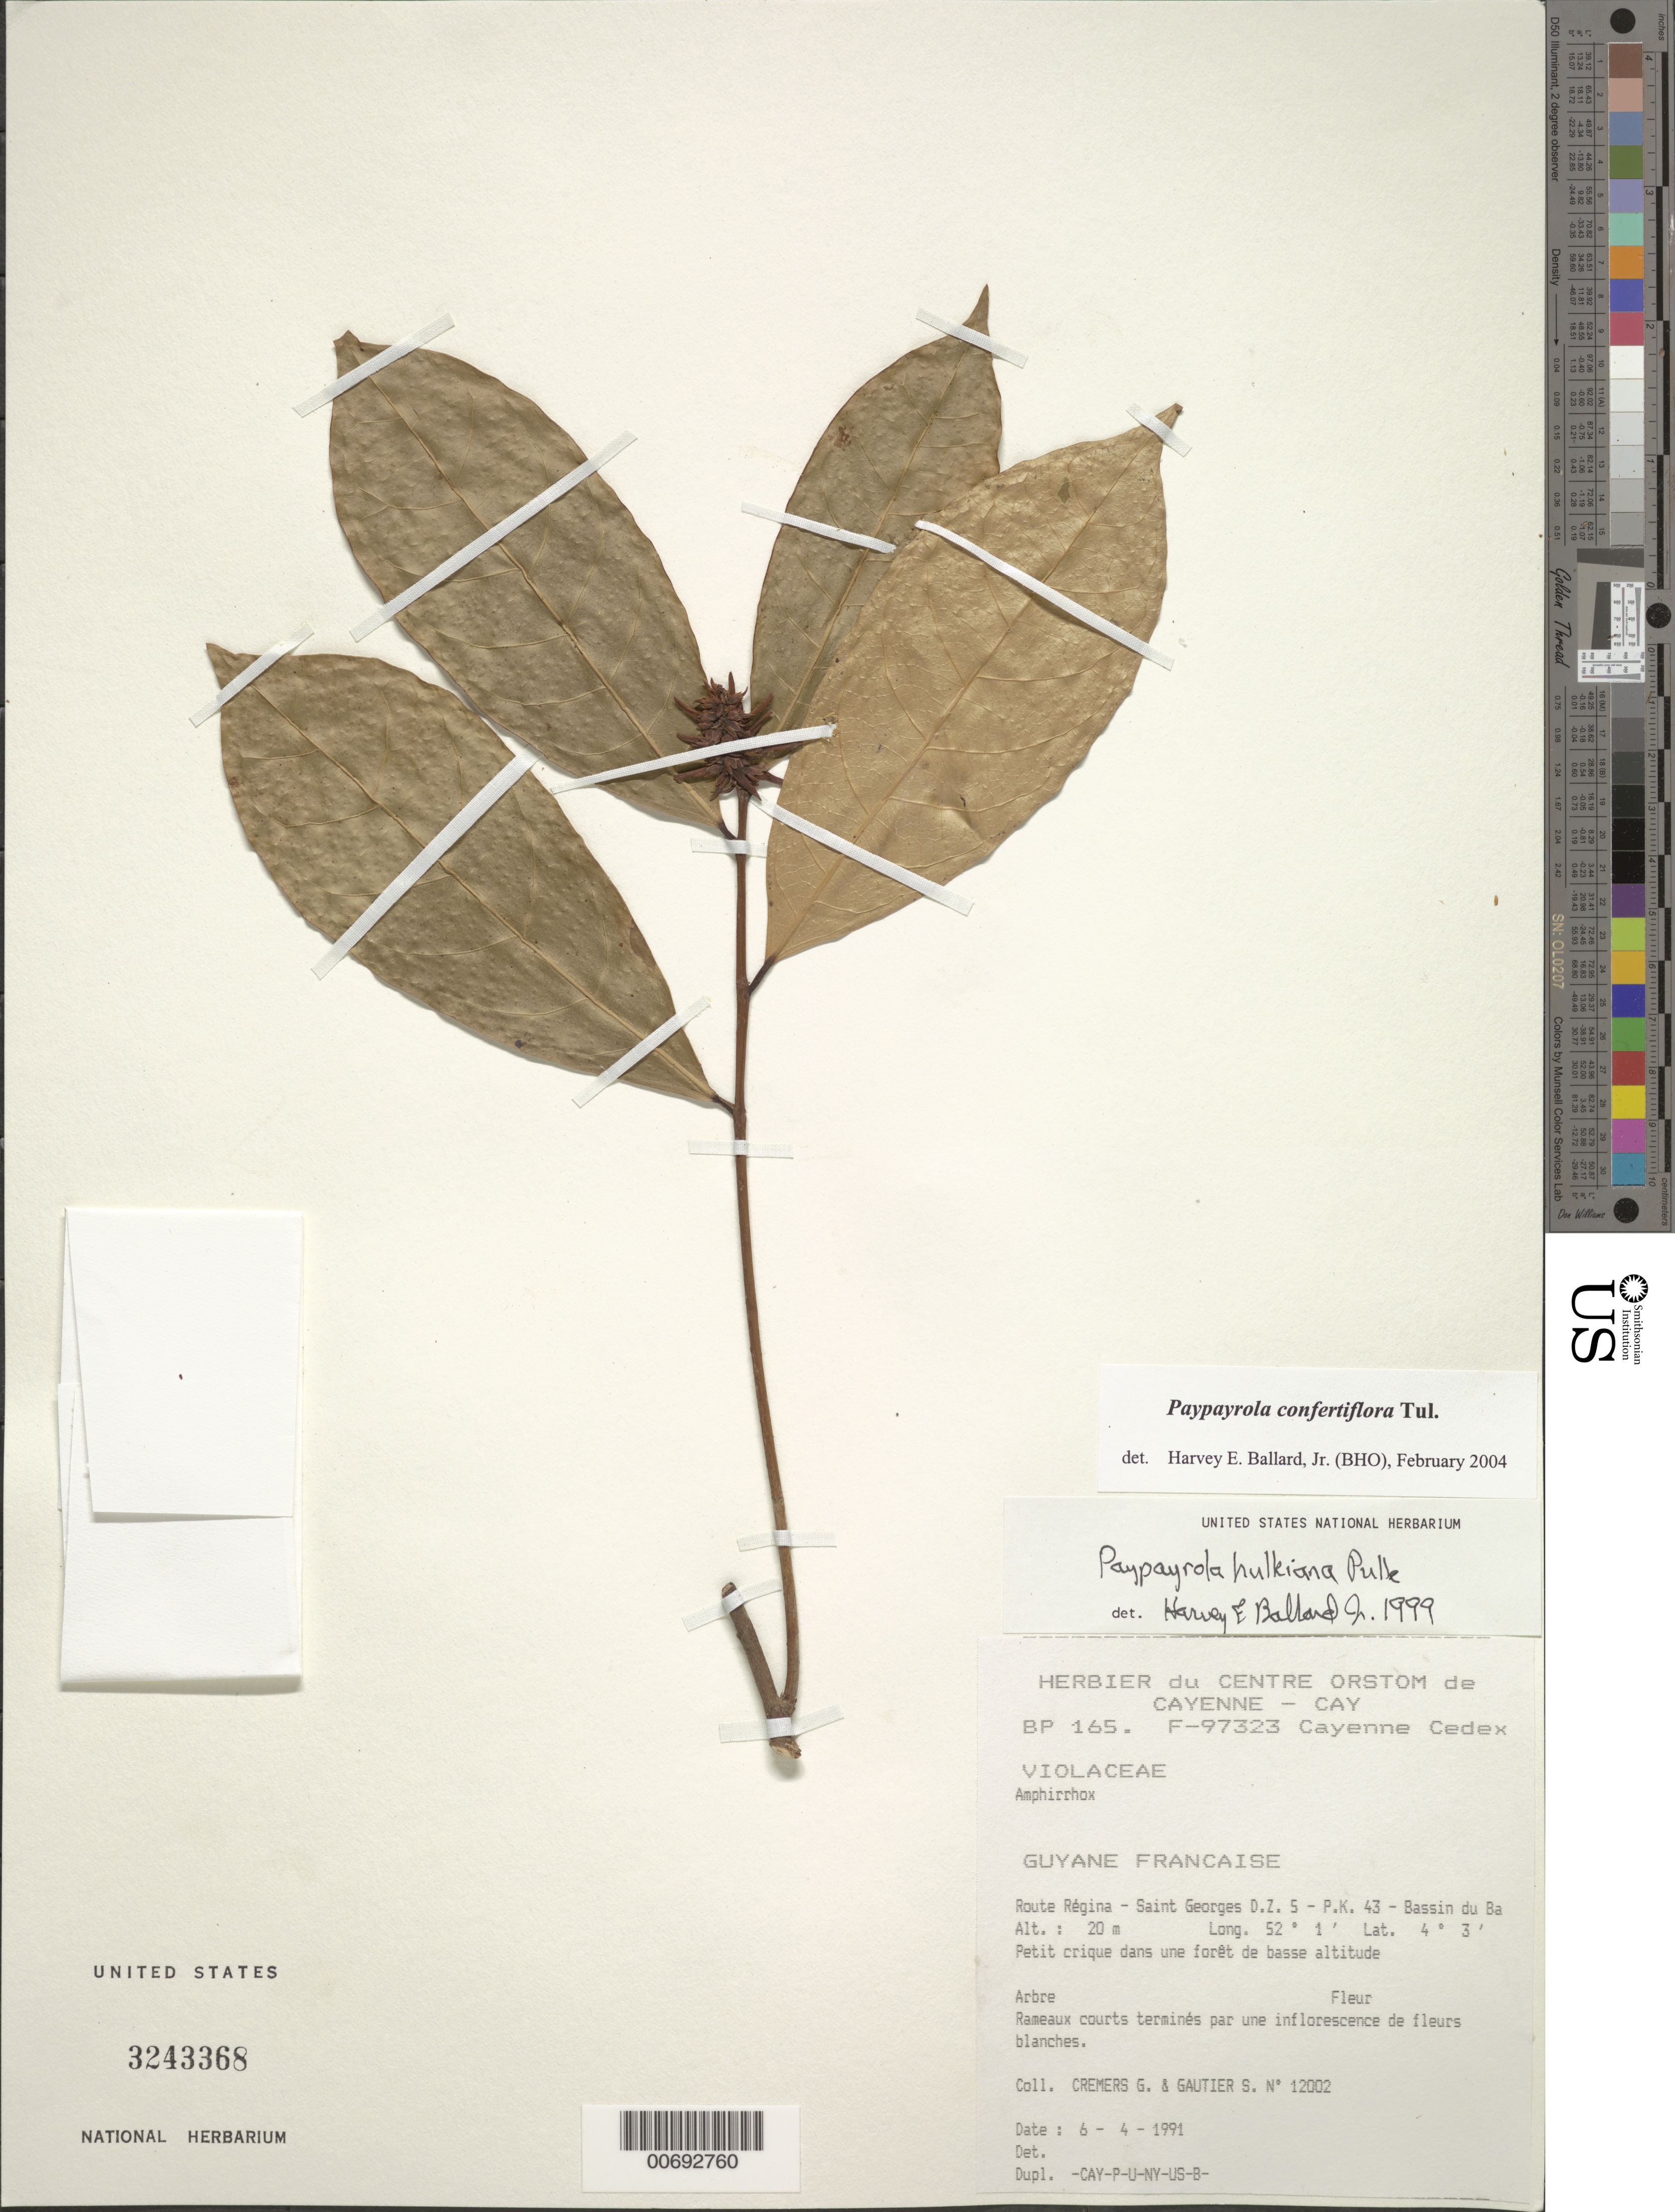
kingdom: Plantae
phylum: Tracheophyta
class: Magnoliopsida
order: Malpighiales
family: Violaceae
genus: Paypayrola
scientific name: Paypayrola confertiflora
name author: Tul.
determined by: Ballard, Harvey E.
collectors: G. Cremers & S. Gautier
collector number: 12002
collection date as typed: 6-Apr-91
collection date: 1991-04-06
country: French Guiana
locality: Route Régina, Saint Georges, DZ 5-PK43, Bassin de l'Approuague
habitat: Small creek in low forest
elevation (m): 20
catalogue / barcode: US 3243368